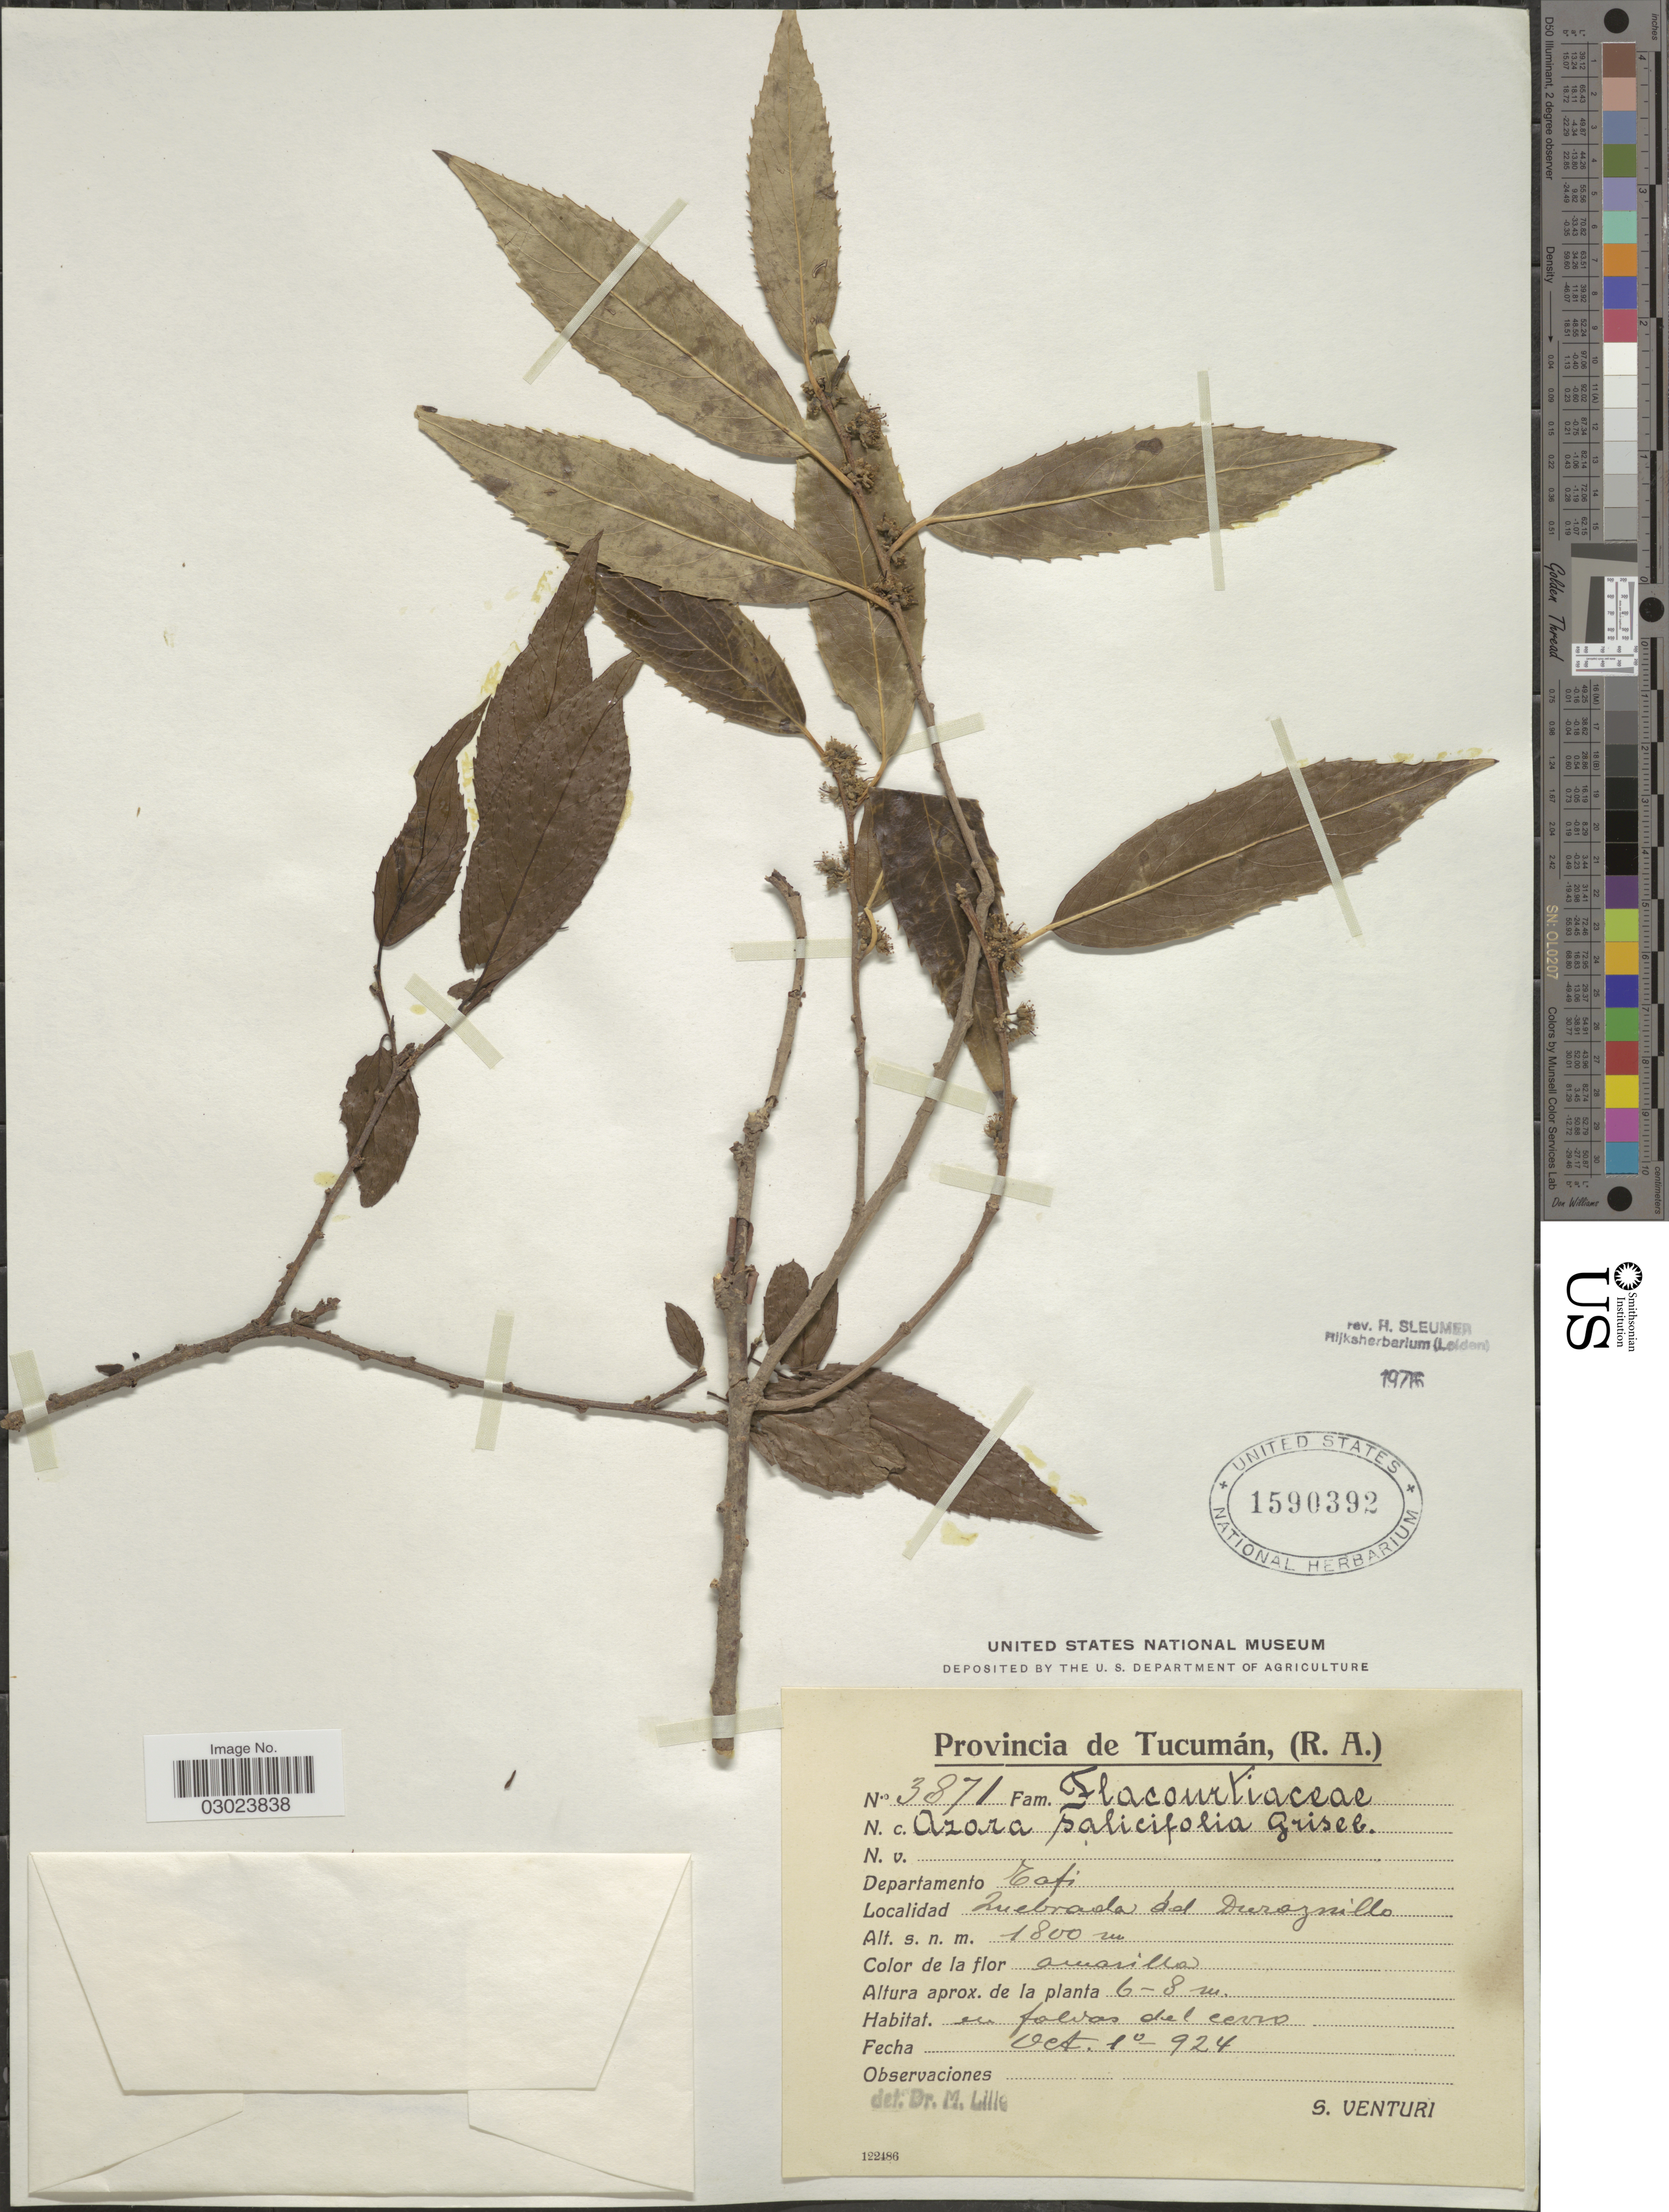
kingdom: Plantae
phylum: Tracheophyta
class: Magnoliopsida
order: Malpighiales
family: Salicaceae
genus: Azara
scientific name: Azara salicifolia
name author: Griseb.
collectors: S. Venturi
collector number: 3871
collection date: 1924-10-01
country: Argentina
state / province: Tucuman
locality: Departamento Tafi. Quebrada del Duraznillo.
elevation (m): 1800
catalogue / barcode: US 1590392